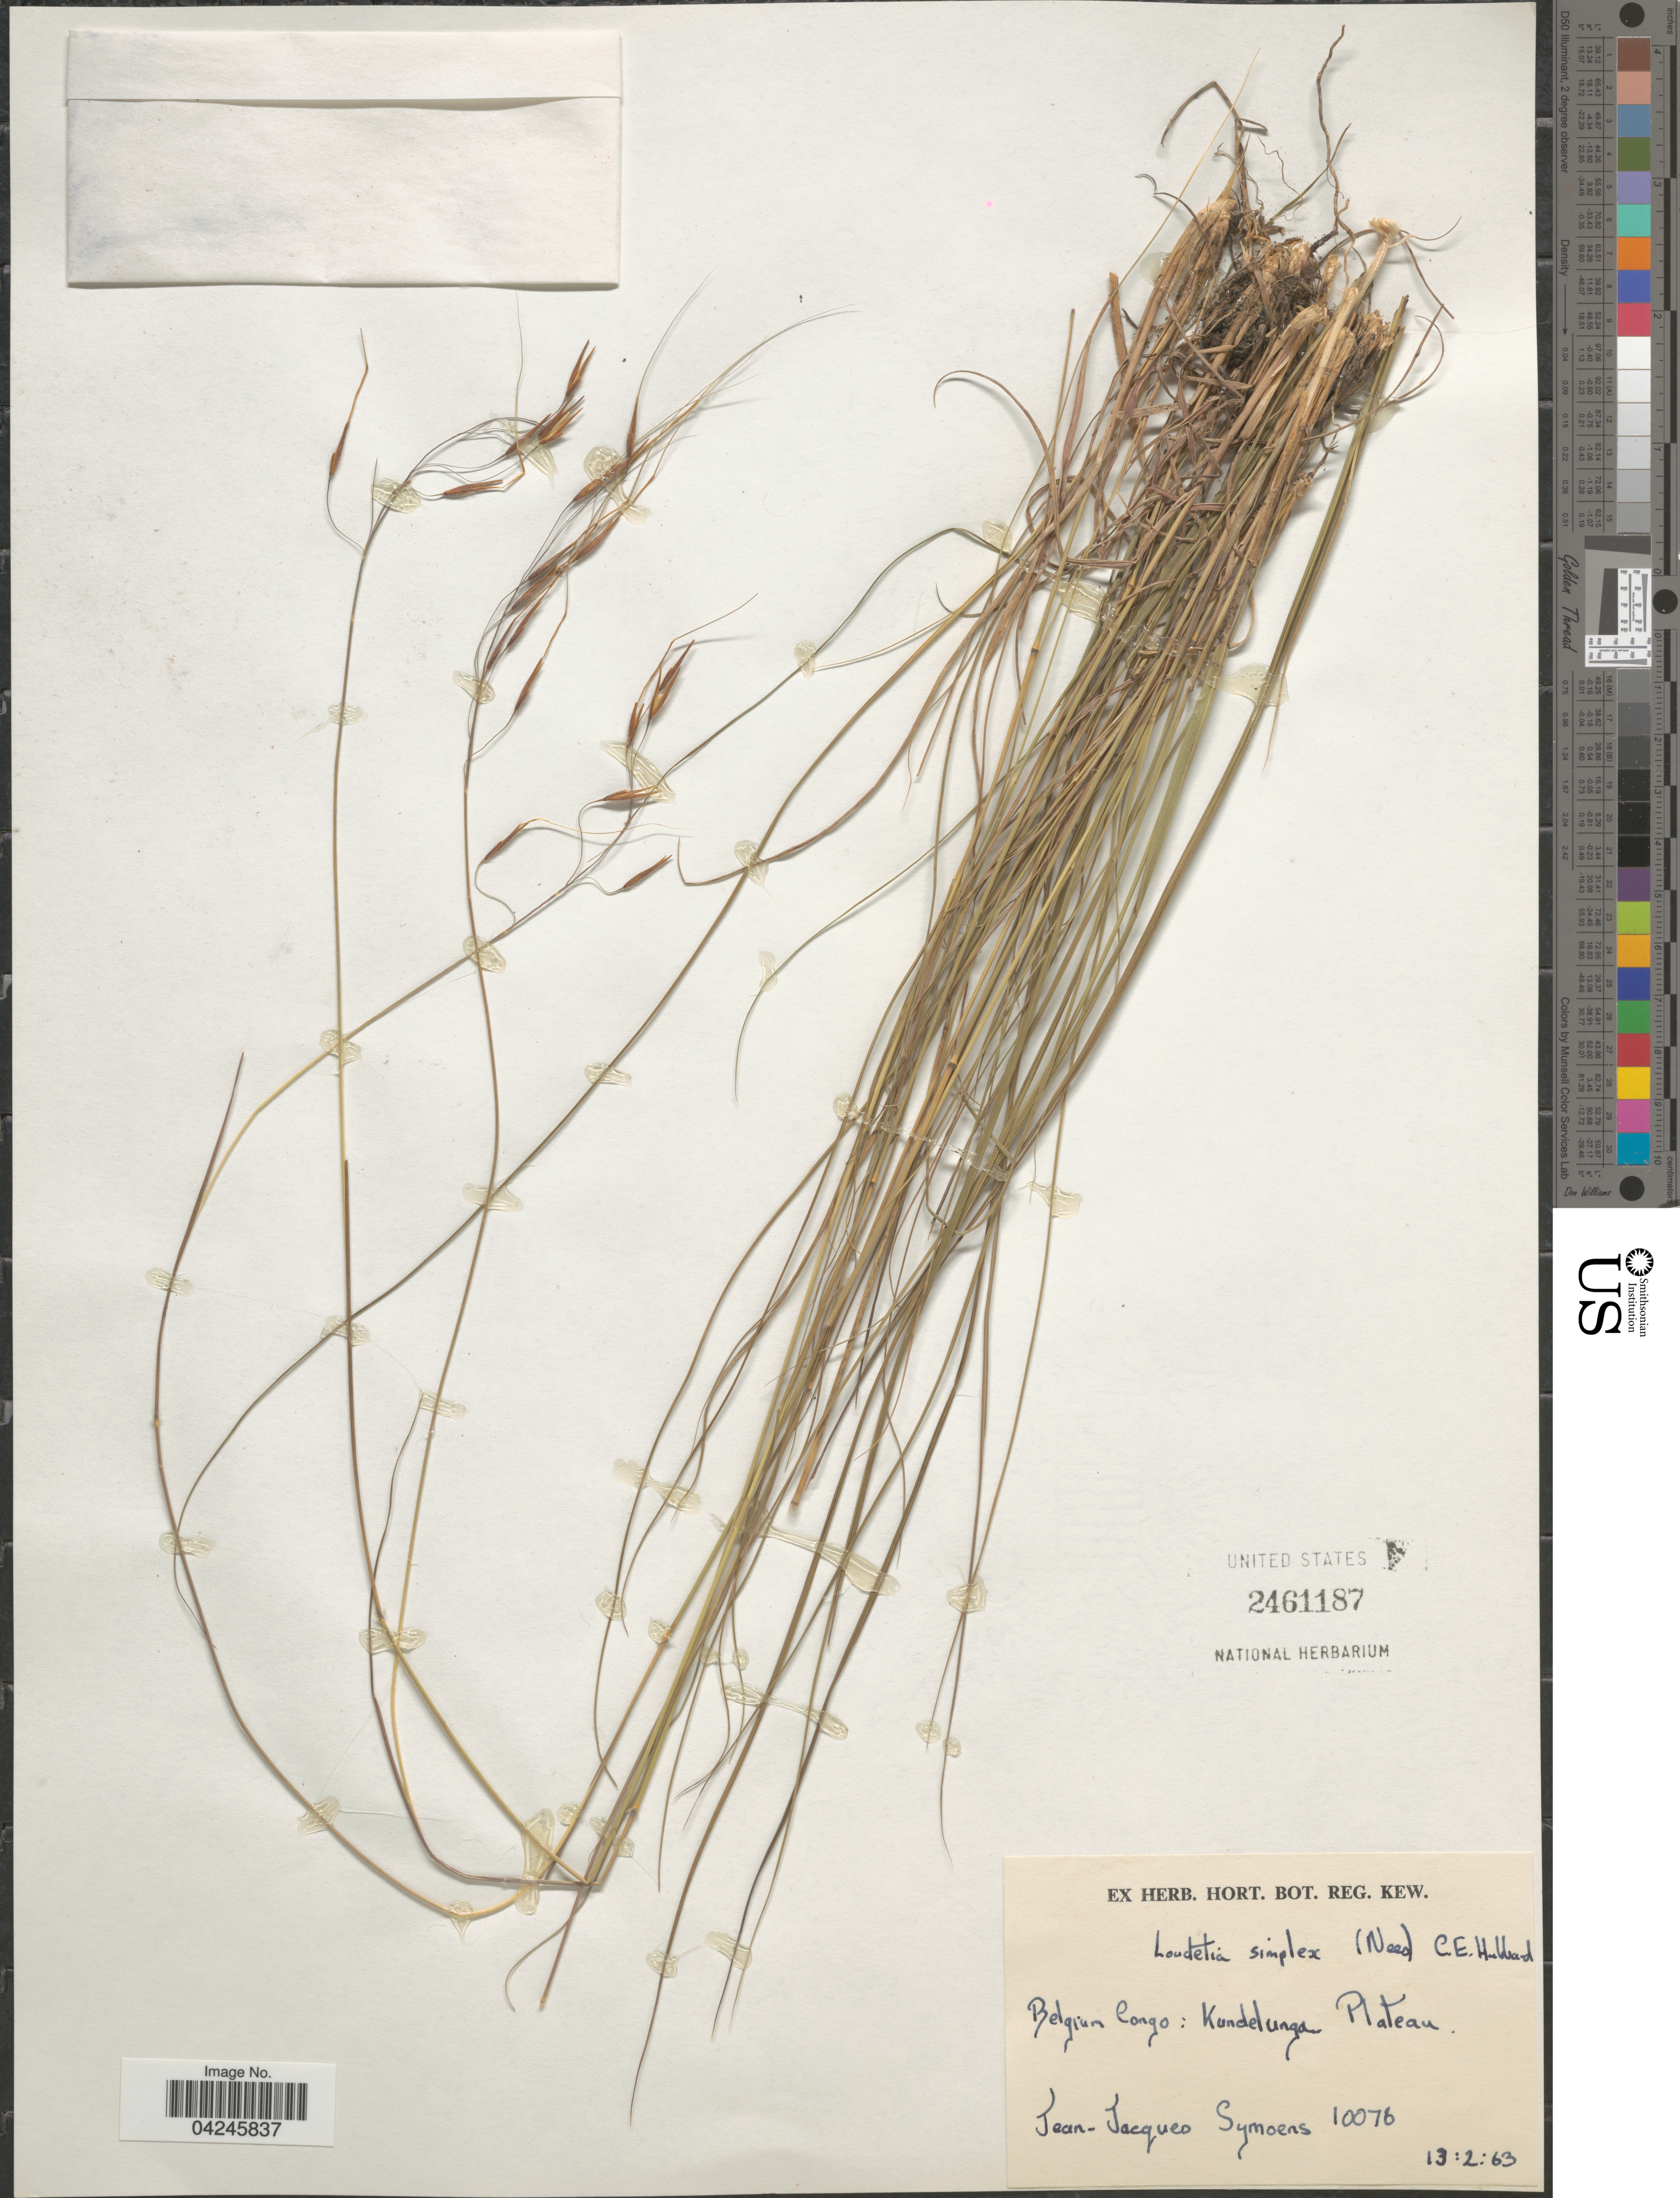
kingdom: Plantae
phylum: Tracheophyta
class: Liliopsida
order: Poales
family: Poaceae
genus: Loudetia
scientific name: Loudetia simplex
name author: (Nees) C.E. Hubb.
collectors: J. Symoens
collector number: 10076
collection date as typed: Transcribed d/m/y: 13/2/63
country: Congo, Democratic Republic of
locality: Belgium Congo: Kundelunga Plateau.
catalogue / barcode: US 2461187